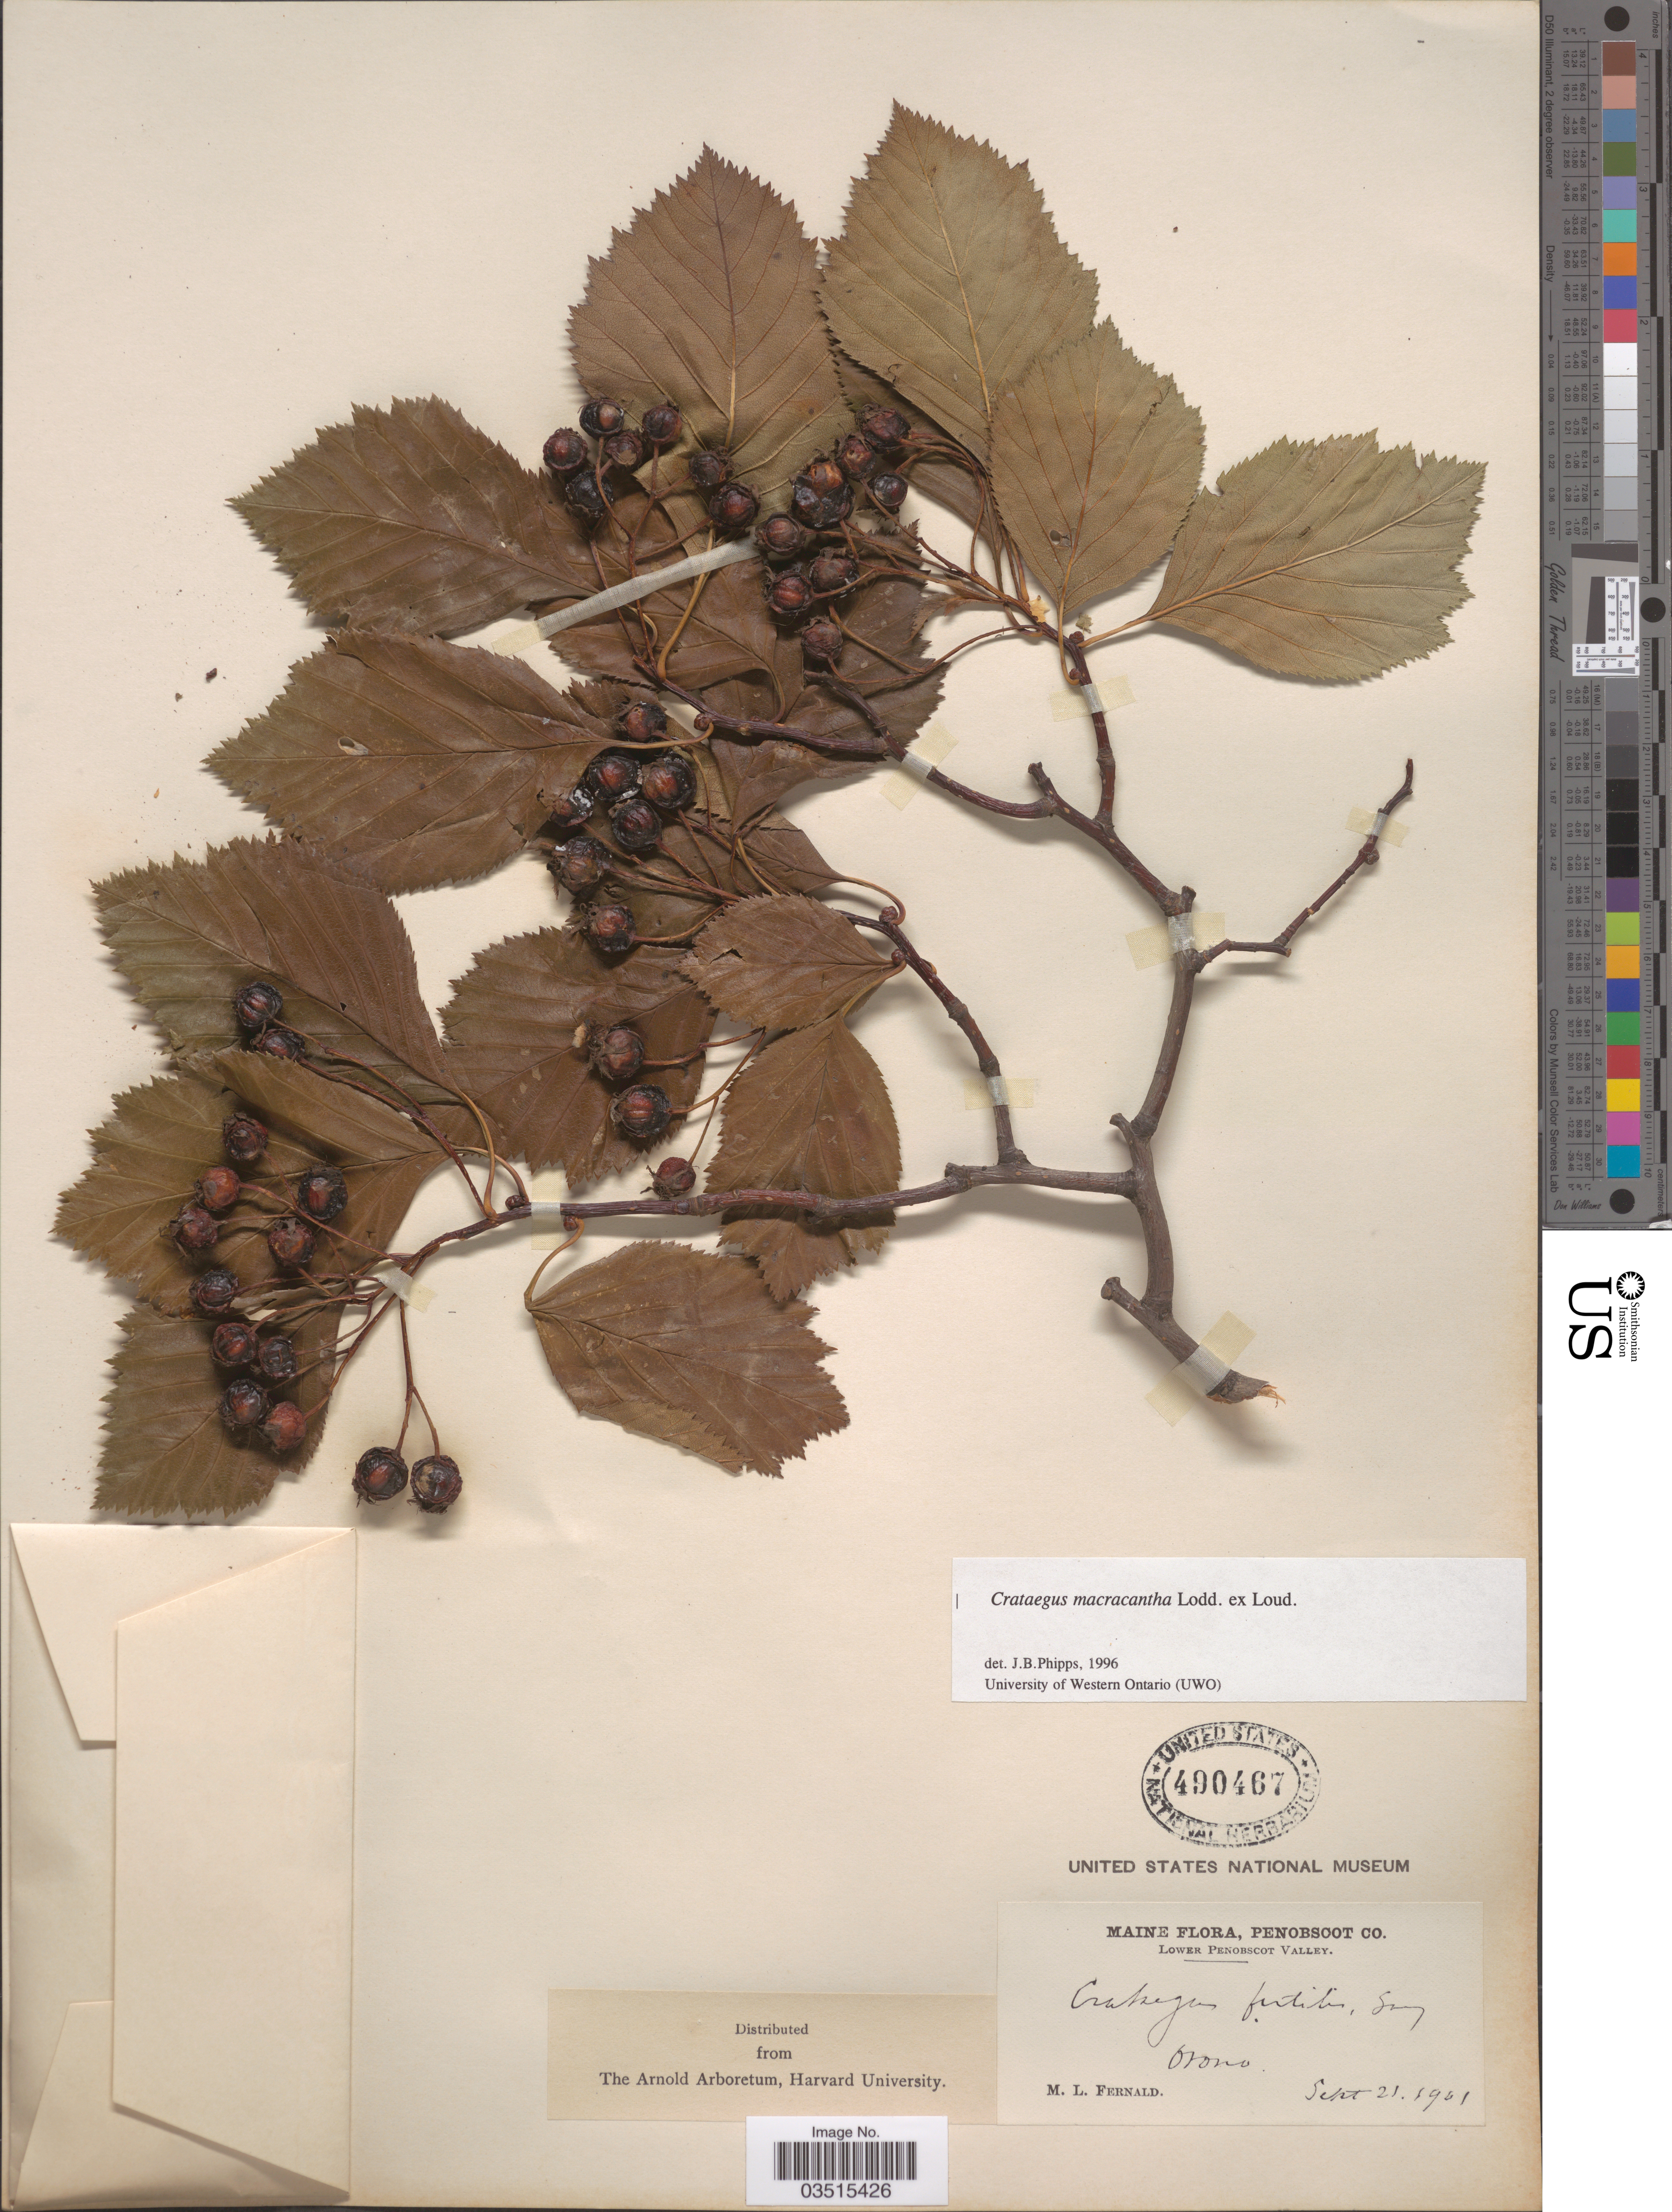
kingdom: Plantae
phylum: Tracheophyta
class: Magnoliopsida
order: Rosales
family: Rosaceae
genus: Crataegus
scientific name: Crataegus macracantha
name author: (Lindl.) Lodd. ex Loudon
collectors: M. L. Fernald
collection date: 1901-09-21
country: United States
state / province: Maine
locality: Penobscot Co. Lower Penobscot Valley. Orono.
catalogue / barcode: US 490467